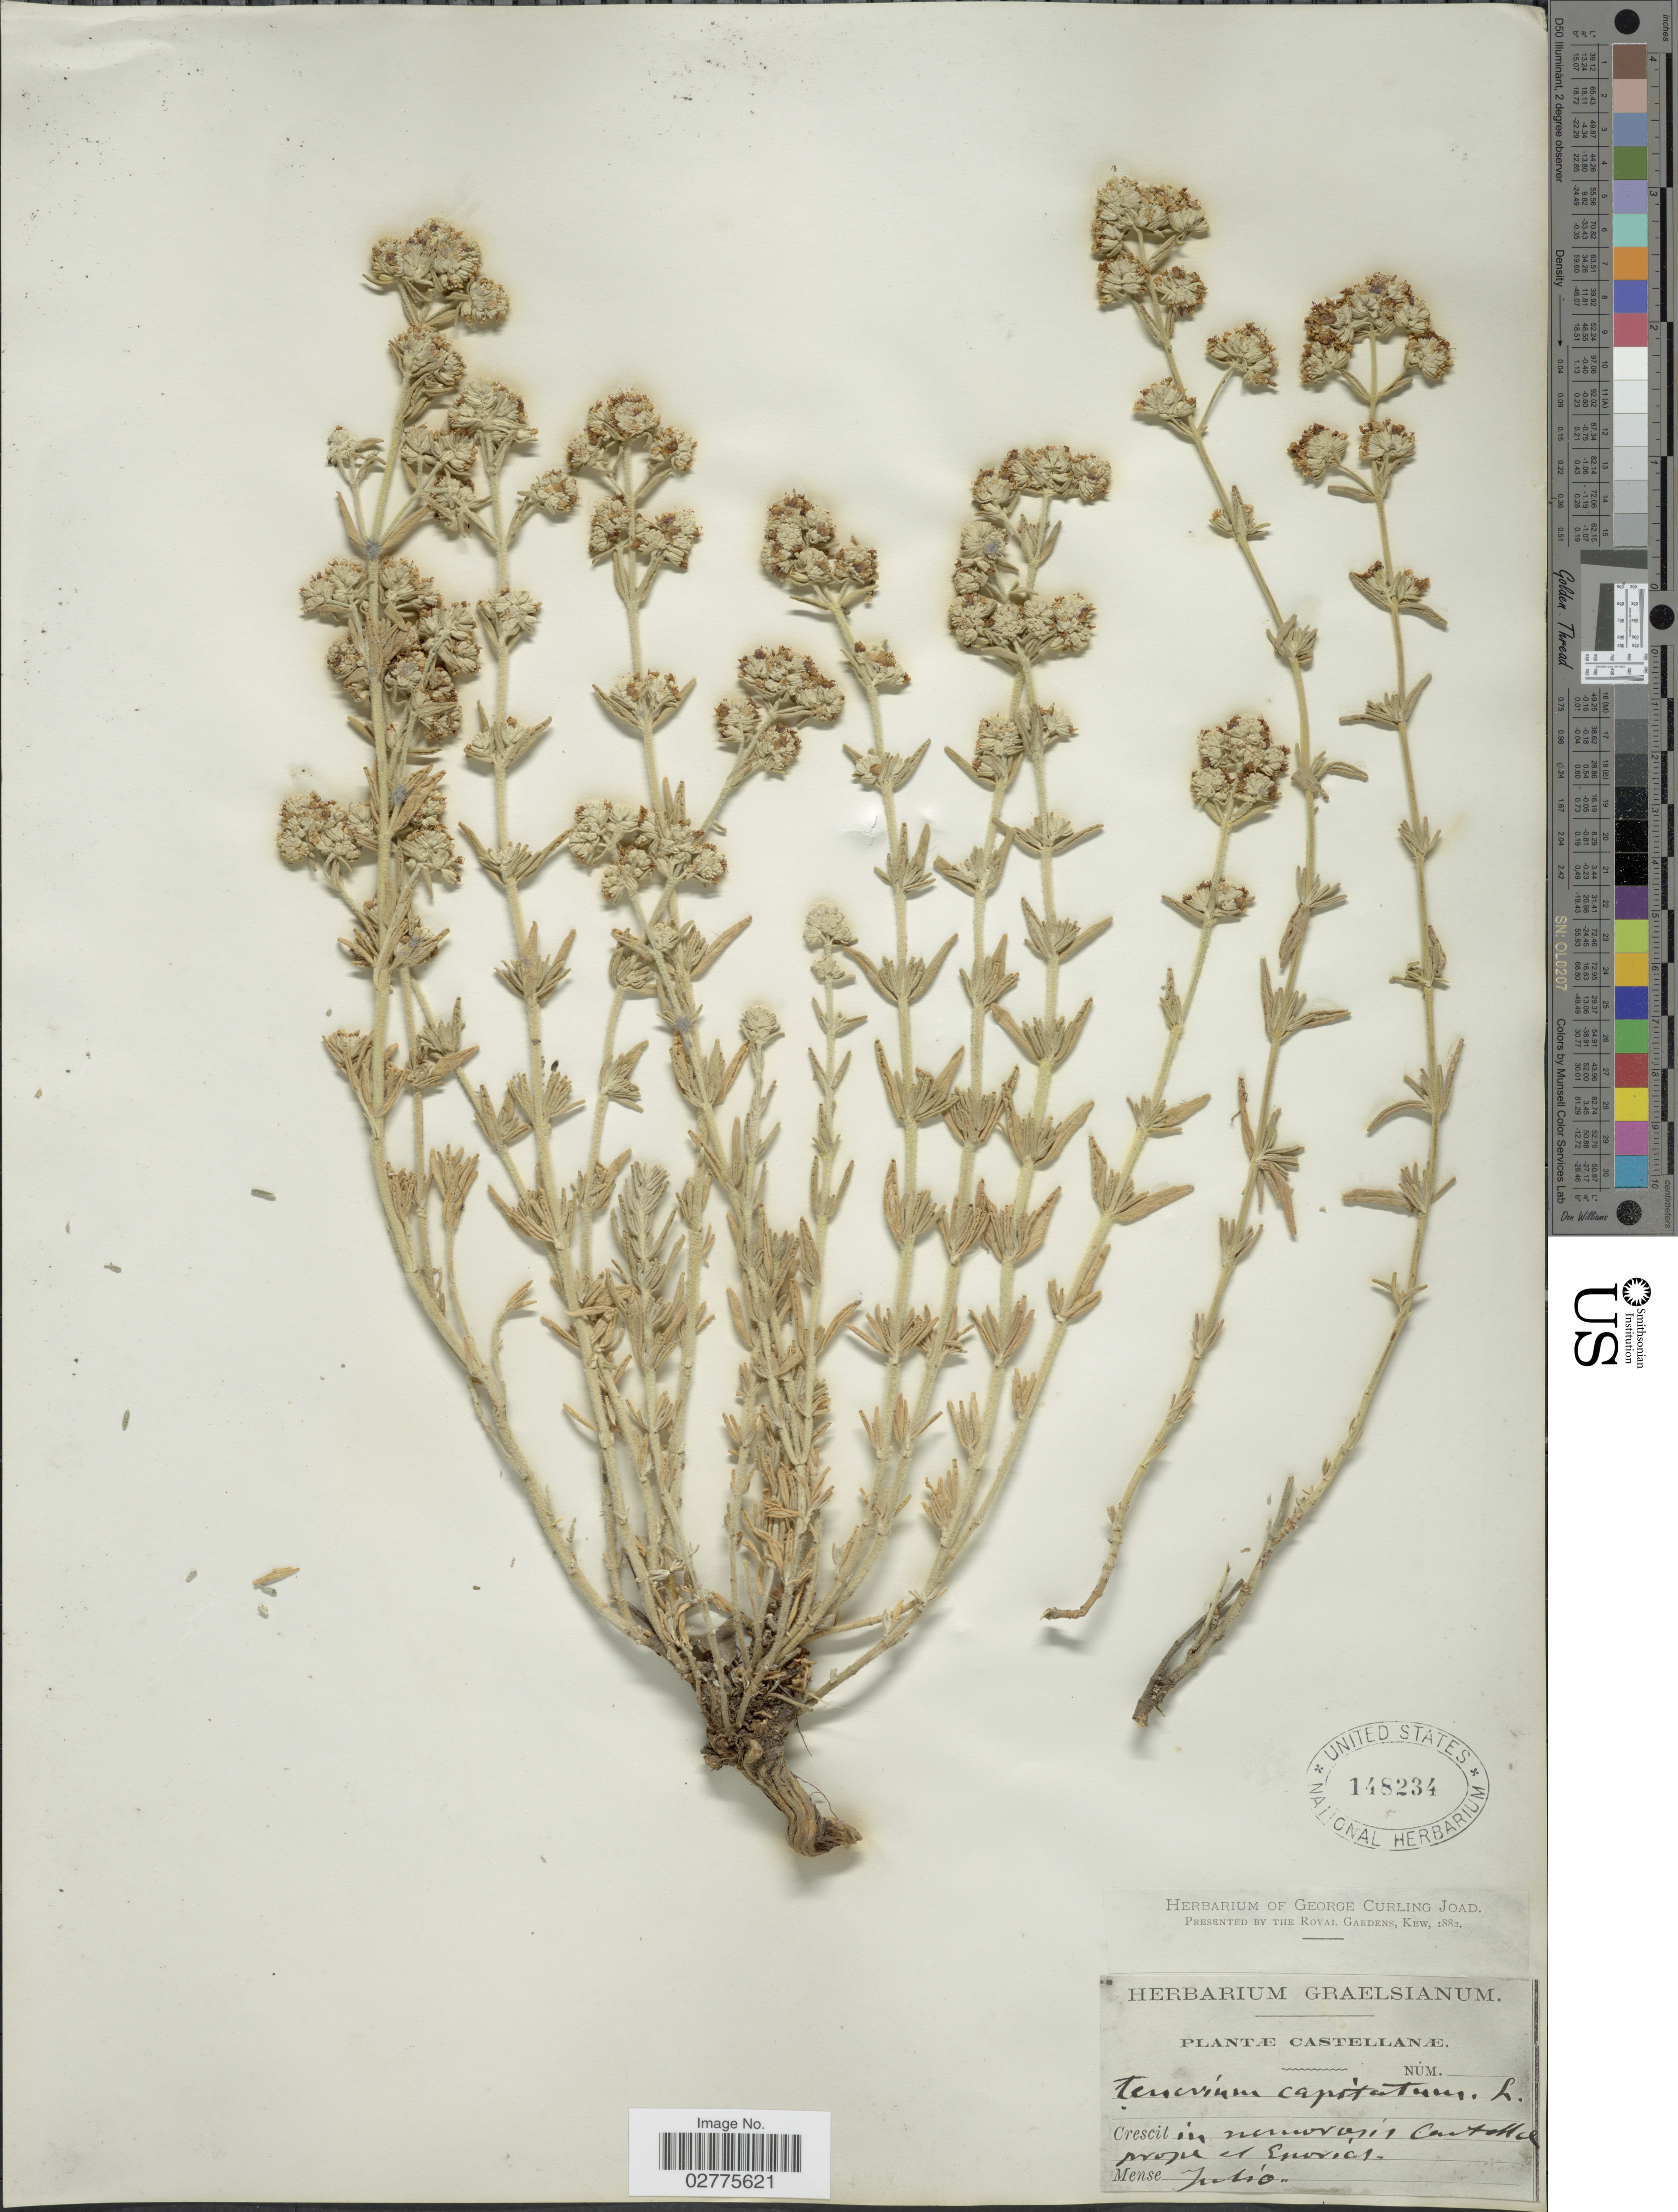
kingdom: Plantae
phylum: Tracheophyta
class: Magnoliopsida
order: Lamiales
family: Lamiaceae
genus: Teucrium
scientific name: Teucrium capitatum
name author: L.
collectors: ex Herb. Graelsianum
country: Spain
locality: In nemovosis Castella prope et Enovics.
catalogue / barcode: US 148234